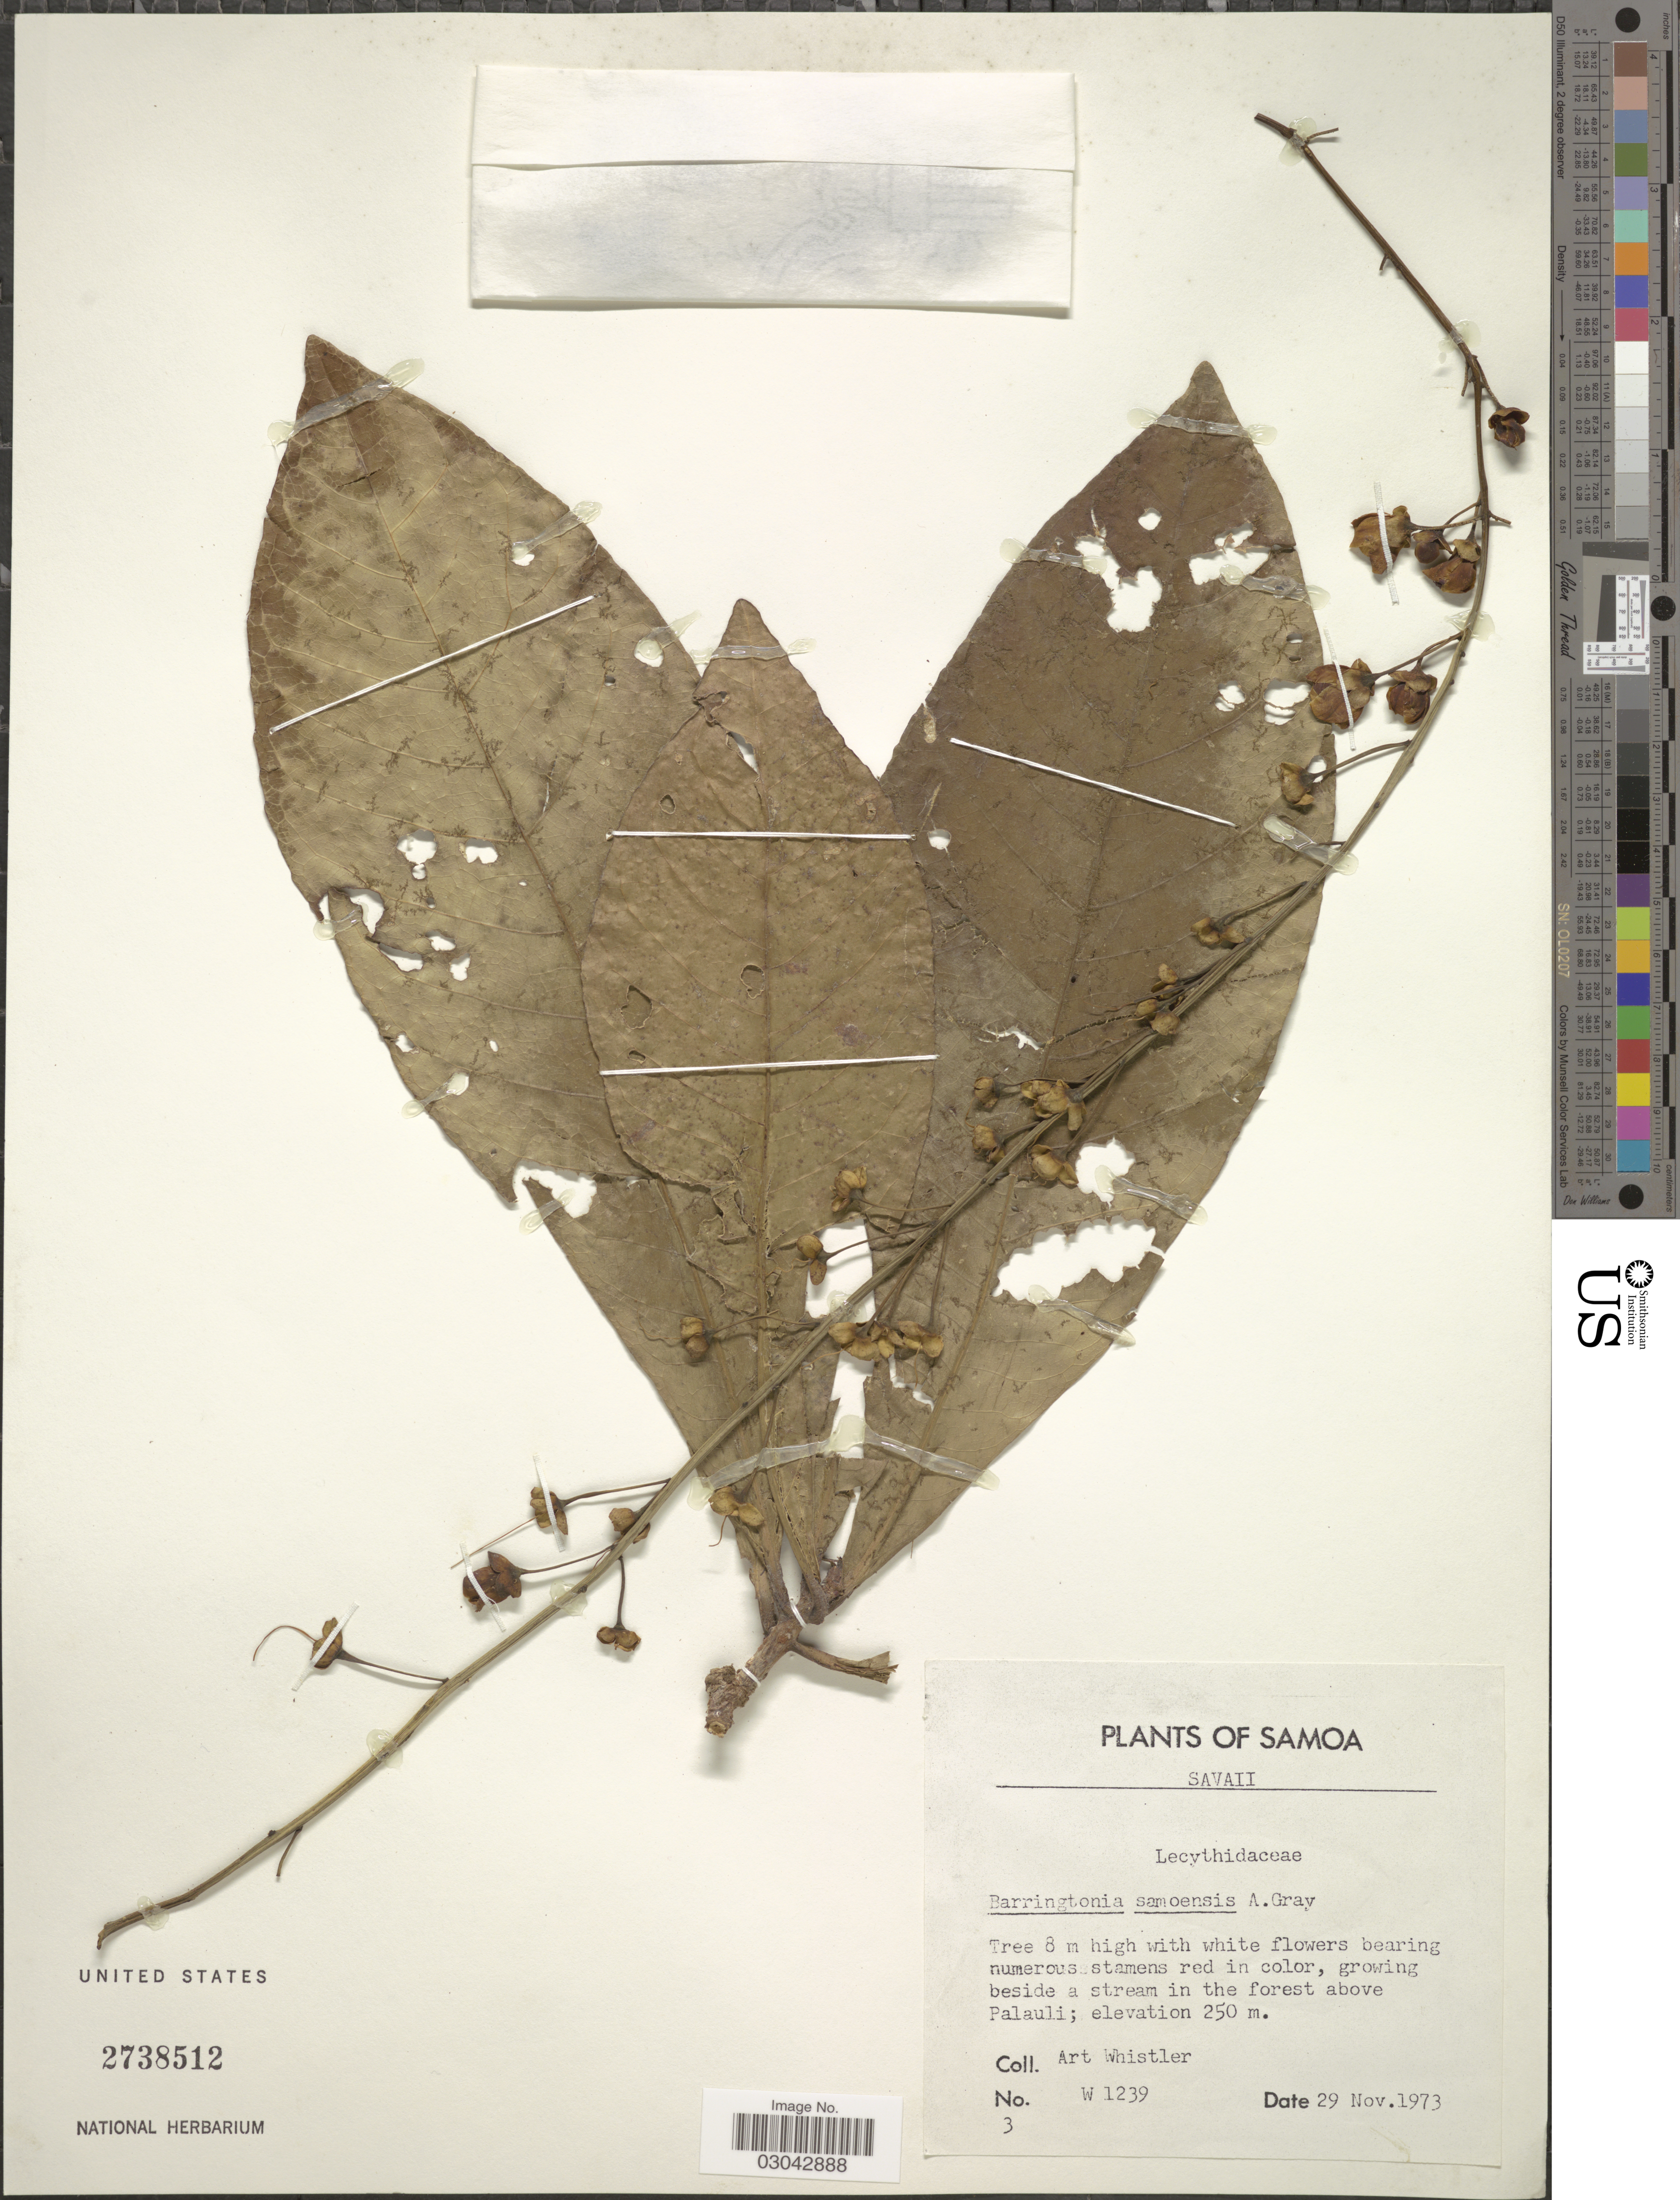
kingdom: Plantae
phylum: Tracheophyta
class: Magnoliopsida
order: Ericales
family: Lecythidaceae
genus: Barringtonia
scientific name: Barringtonia samoensis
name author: A. Gray in Wilkes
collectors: A. Whistler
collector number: W1239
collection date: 1973-11-29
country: Samoa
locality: Samoa, Savaii, growing beside a stream in the forest above Palauli.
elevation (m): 250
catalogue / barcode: US 2738512